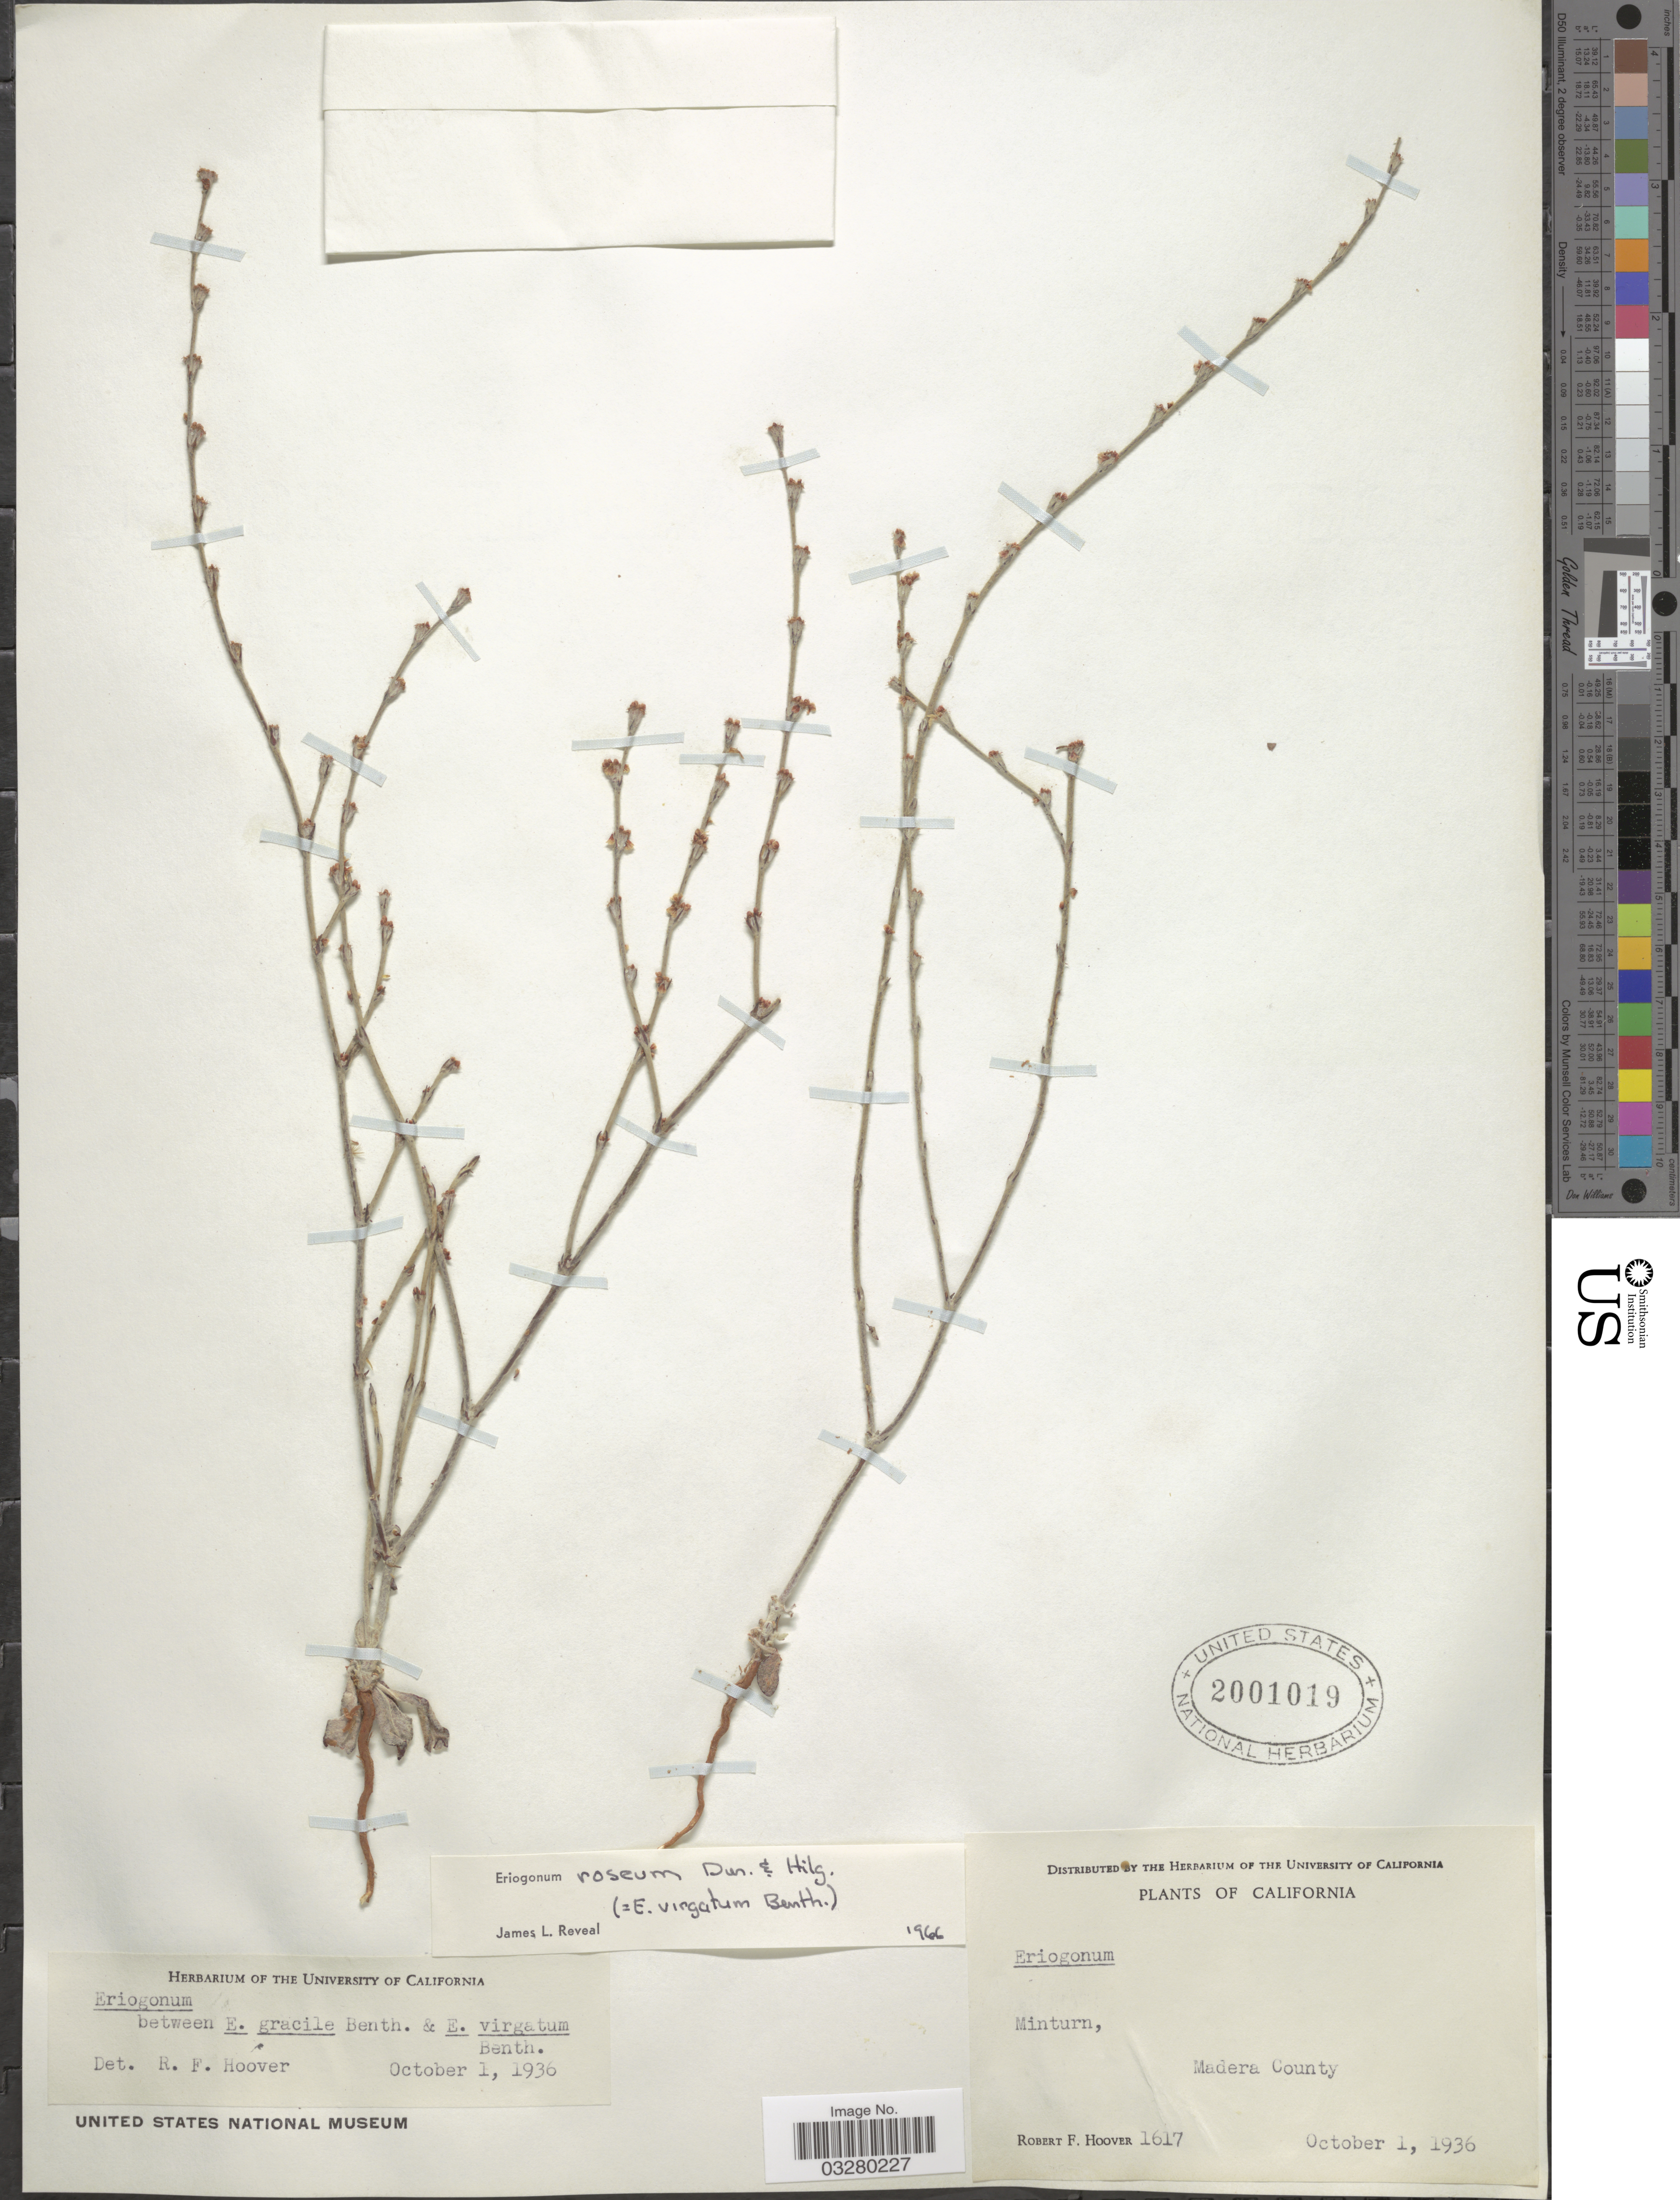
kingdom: Plantae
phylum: Tracheophyta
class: Magnoliopsida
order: Caryophyllales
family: Polygonaceae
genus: Eriogonum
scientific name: Eriogonum roseum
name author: Durand & Hilg.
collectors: R. F. Hoover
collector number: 1617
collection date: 1936-10-01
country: United States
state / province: California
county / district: Madera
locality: Minturn, Madera County.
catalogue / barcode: US 20001019